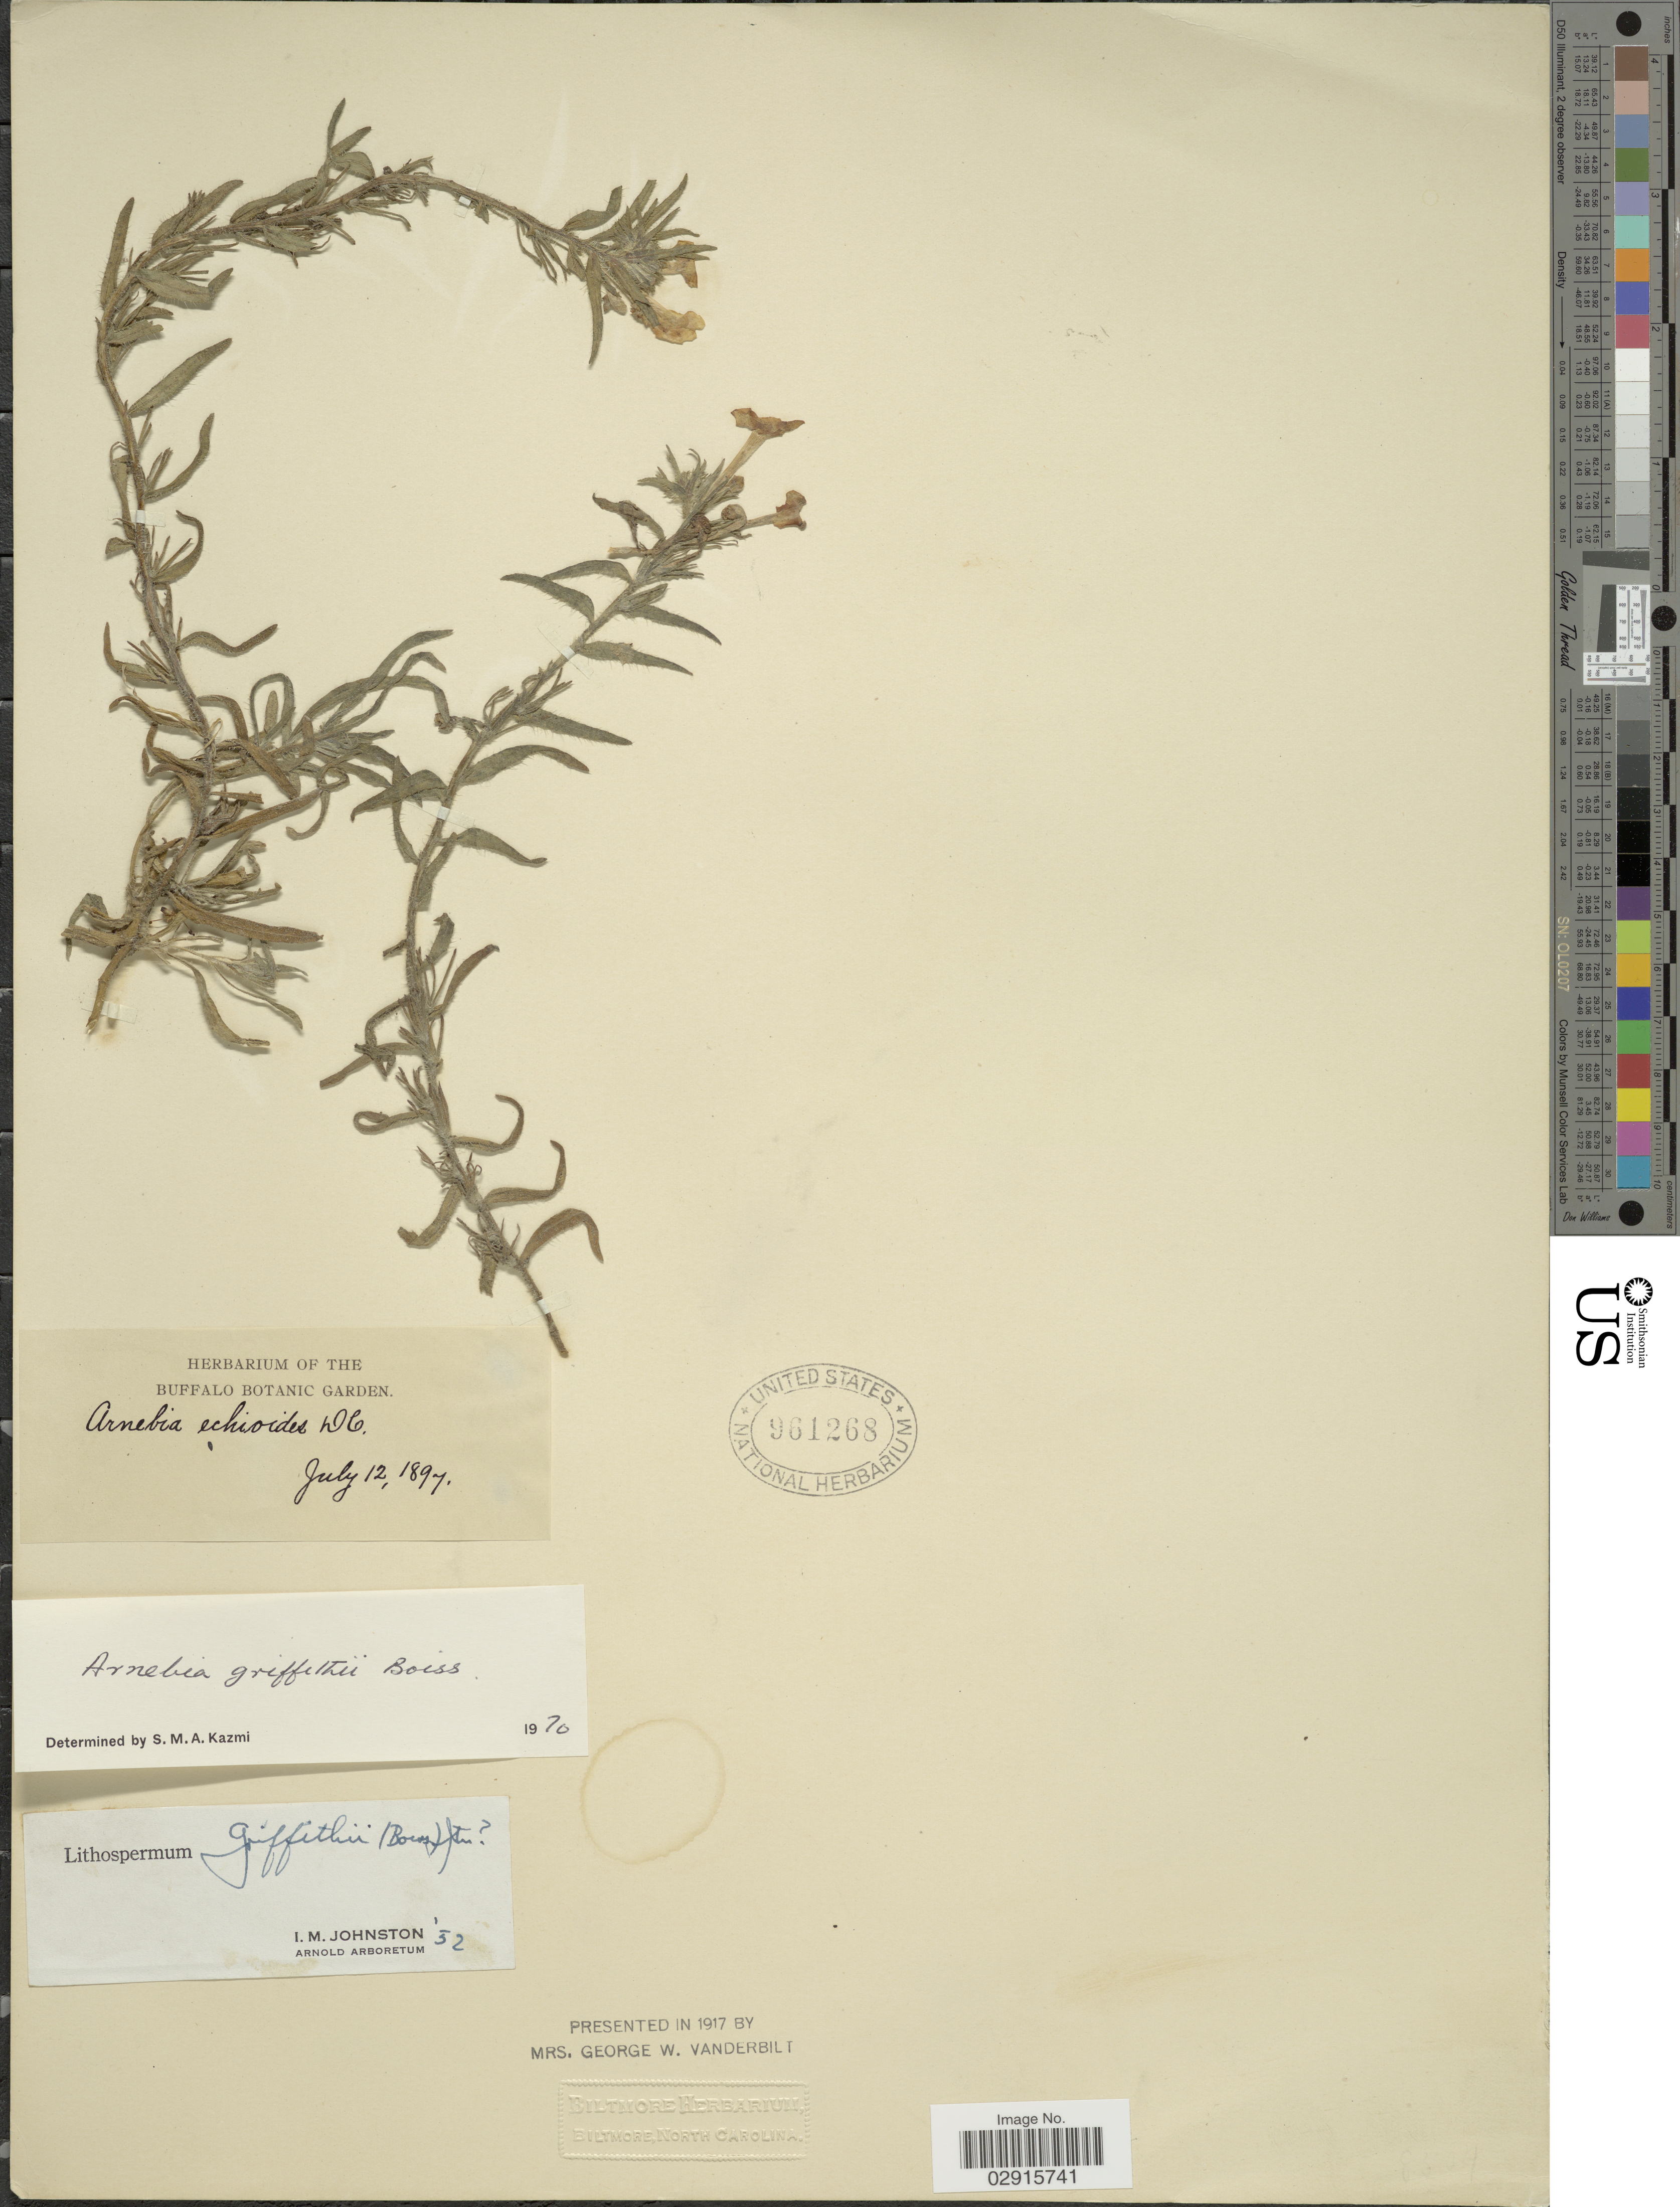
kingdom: Plantae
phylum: Tracheophyta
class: Magnoliopsida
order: Boraginales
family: Boraginaceae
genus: Arnebia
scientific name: Arnebia griffithii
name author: Boiss.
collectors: ex herb. Buffalo Botanic Garden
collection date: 1894-07-12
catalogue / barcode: US 961268